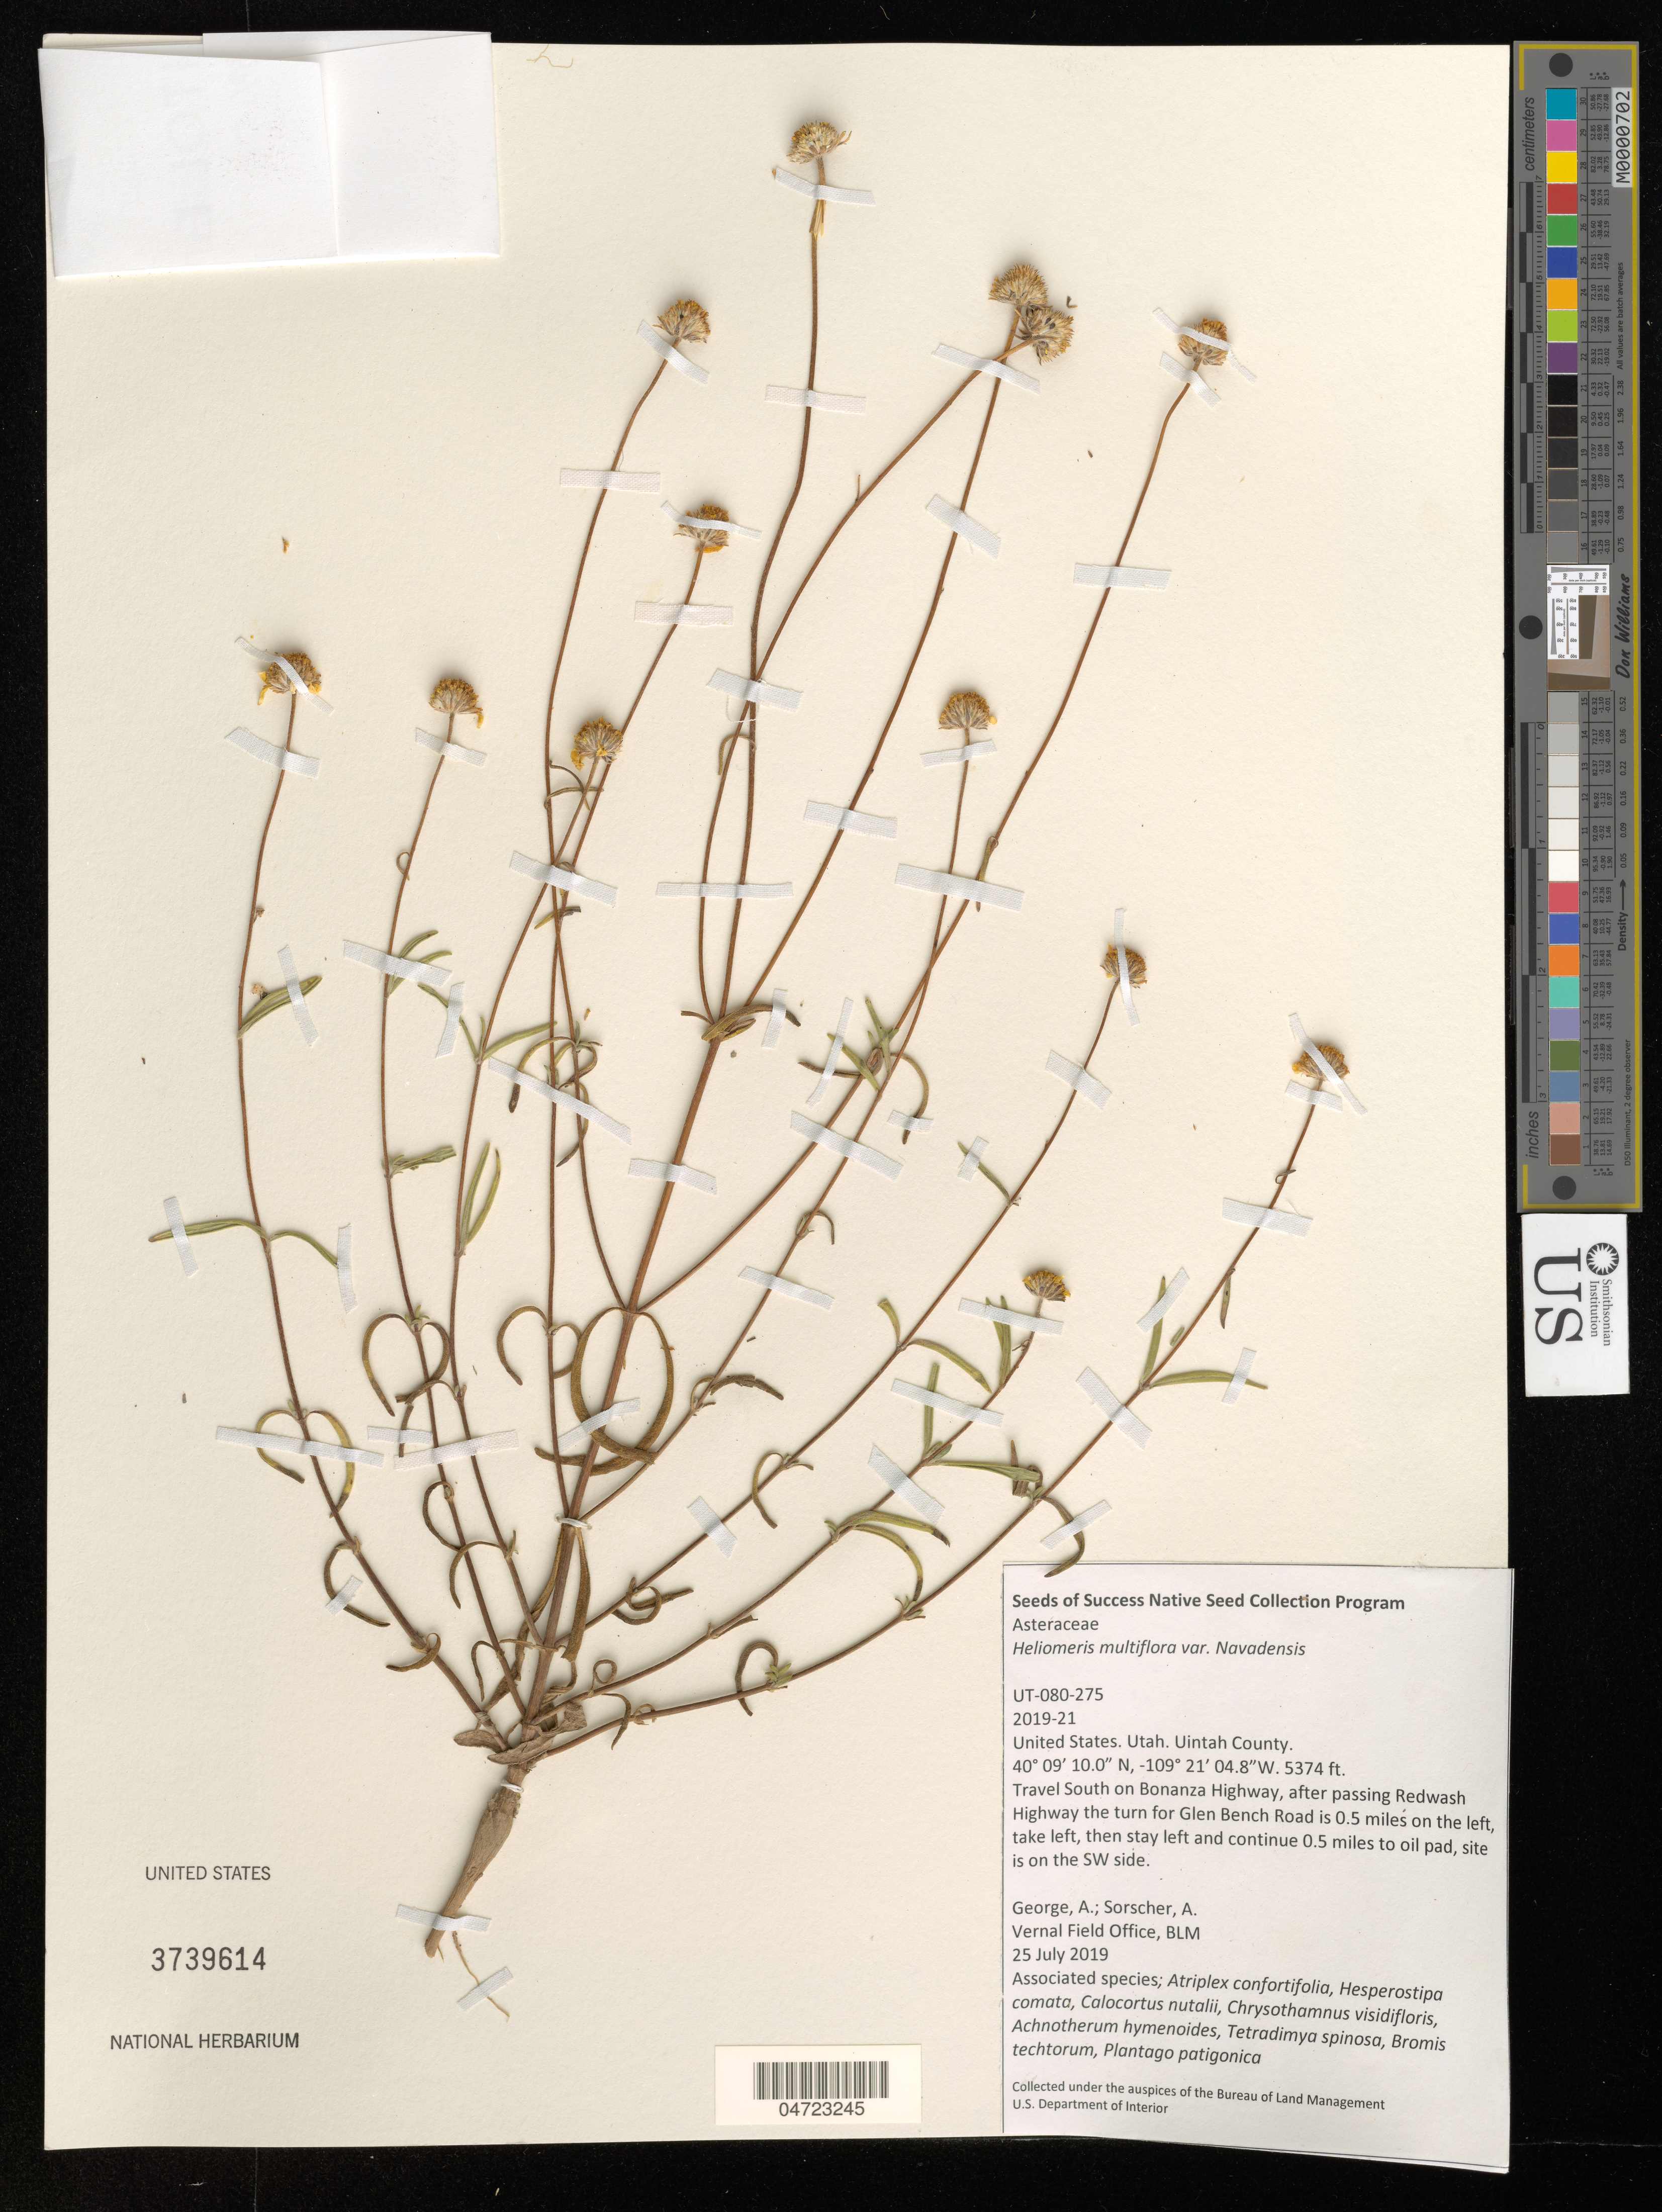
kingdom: Plantae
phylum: Tracheophyta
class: Magnoliopsida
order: Asterales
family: Asteraceae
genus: Heliomeris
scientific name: Heliomeris multiflora var. nevadensis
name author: (A. Nelson) Blake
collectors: A. George & A. Sorscher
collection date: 2019-07-25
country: United States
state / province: Utah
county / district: Uintah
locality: Uintah County. Travel South on Bonanza Highway, after passing Redwash Highway the turn for Glen Bench Road is 0.5 miles on the left, take left, then stay left and continue 0.5 miles to oil pad, site is on the SW side.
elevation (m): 1638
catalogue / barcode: US 3739614